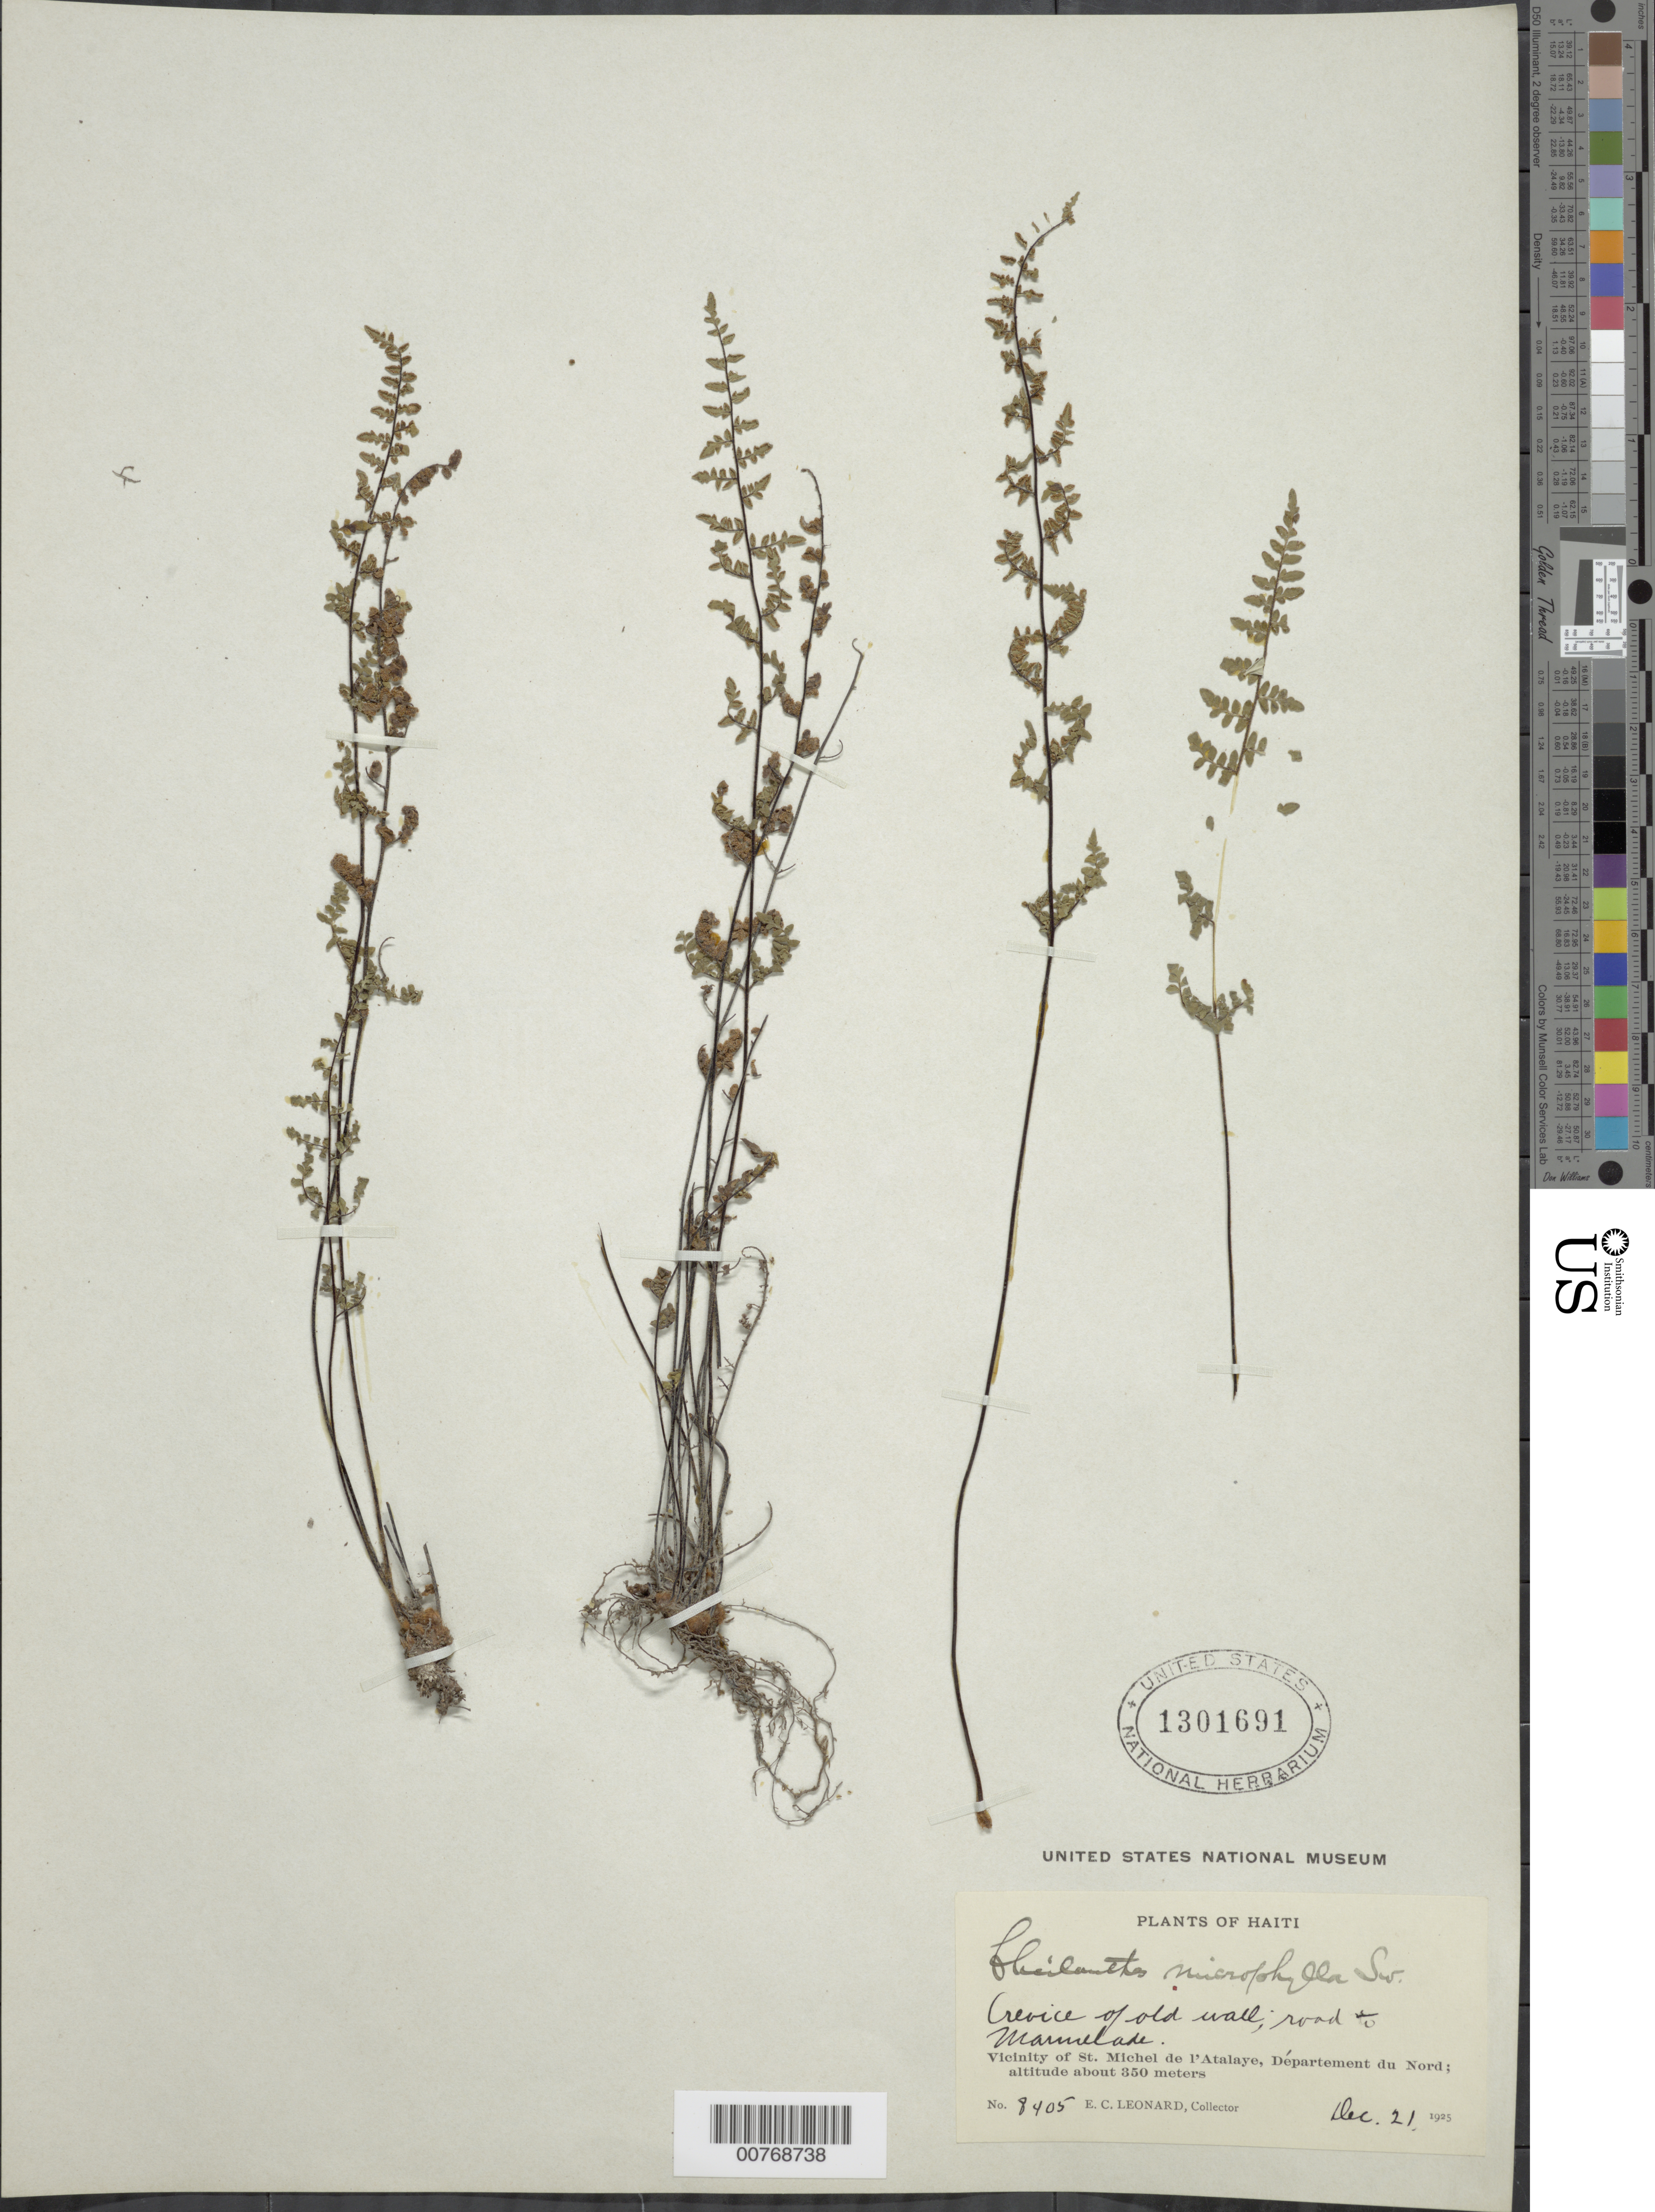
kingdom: Plantae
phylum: Tracheophyta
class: Polypodiopsida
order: Polypodiales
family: Pteridaceae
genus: Myriopteris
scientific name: Myriopteris microphylla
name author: (Sw.) Grusz & Windham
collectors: E. C. Leonard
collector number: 8405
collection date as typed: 21 Dec 1925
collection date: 1925-12-21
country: Haiti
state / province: Nord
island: Hispaniola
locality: Vicinity of St. Michele de l'Atalaye, Departement du Nord, road to Marmelade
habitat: Crevice of old wall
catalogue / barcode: US 1301691